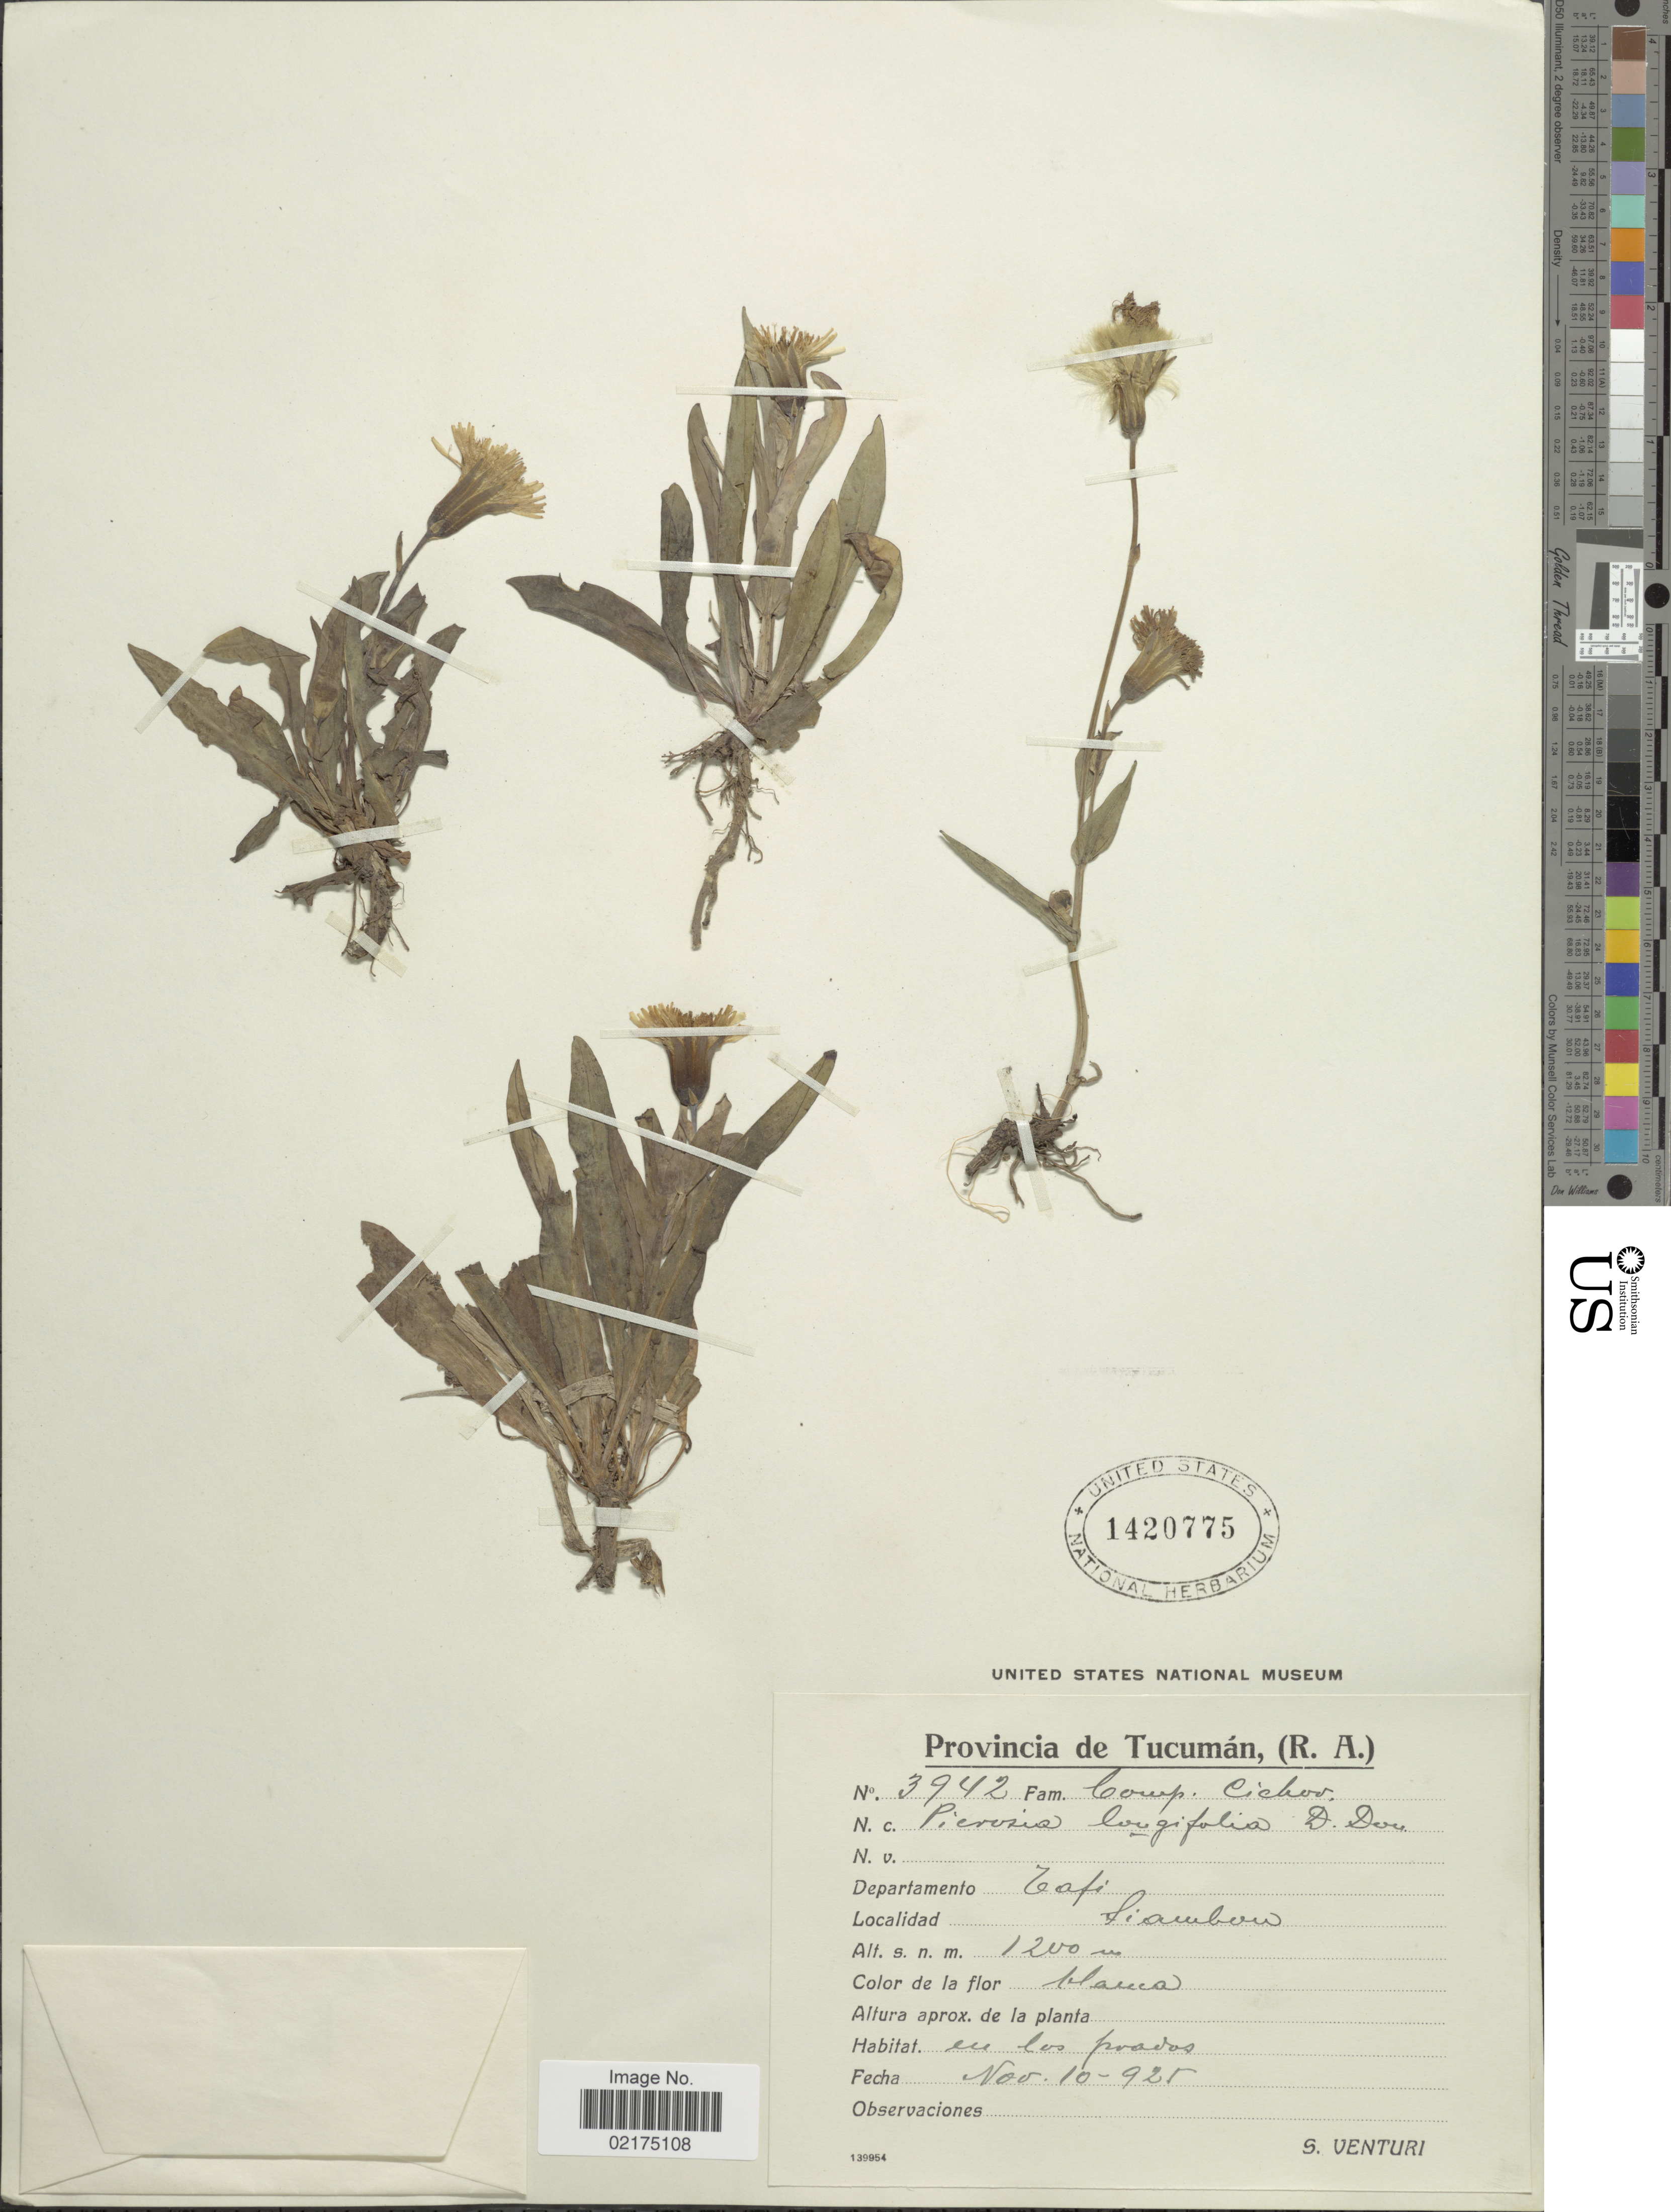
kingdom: Plantae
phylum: Tracheophyta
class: Magnoliopsida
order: Asterales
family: Asteraceae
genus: Picrosia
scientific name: Picrosia longifolia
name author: D. Don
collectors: S. Venturi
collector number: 3942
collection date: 1925-11-10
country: Argentina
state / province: Tucumán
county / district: Tafí Viejo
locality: Siambón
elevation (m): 1200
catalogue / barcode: US 1420775